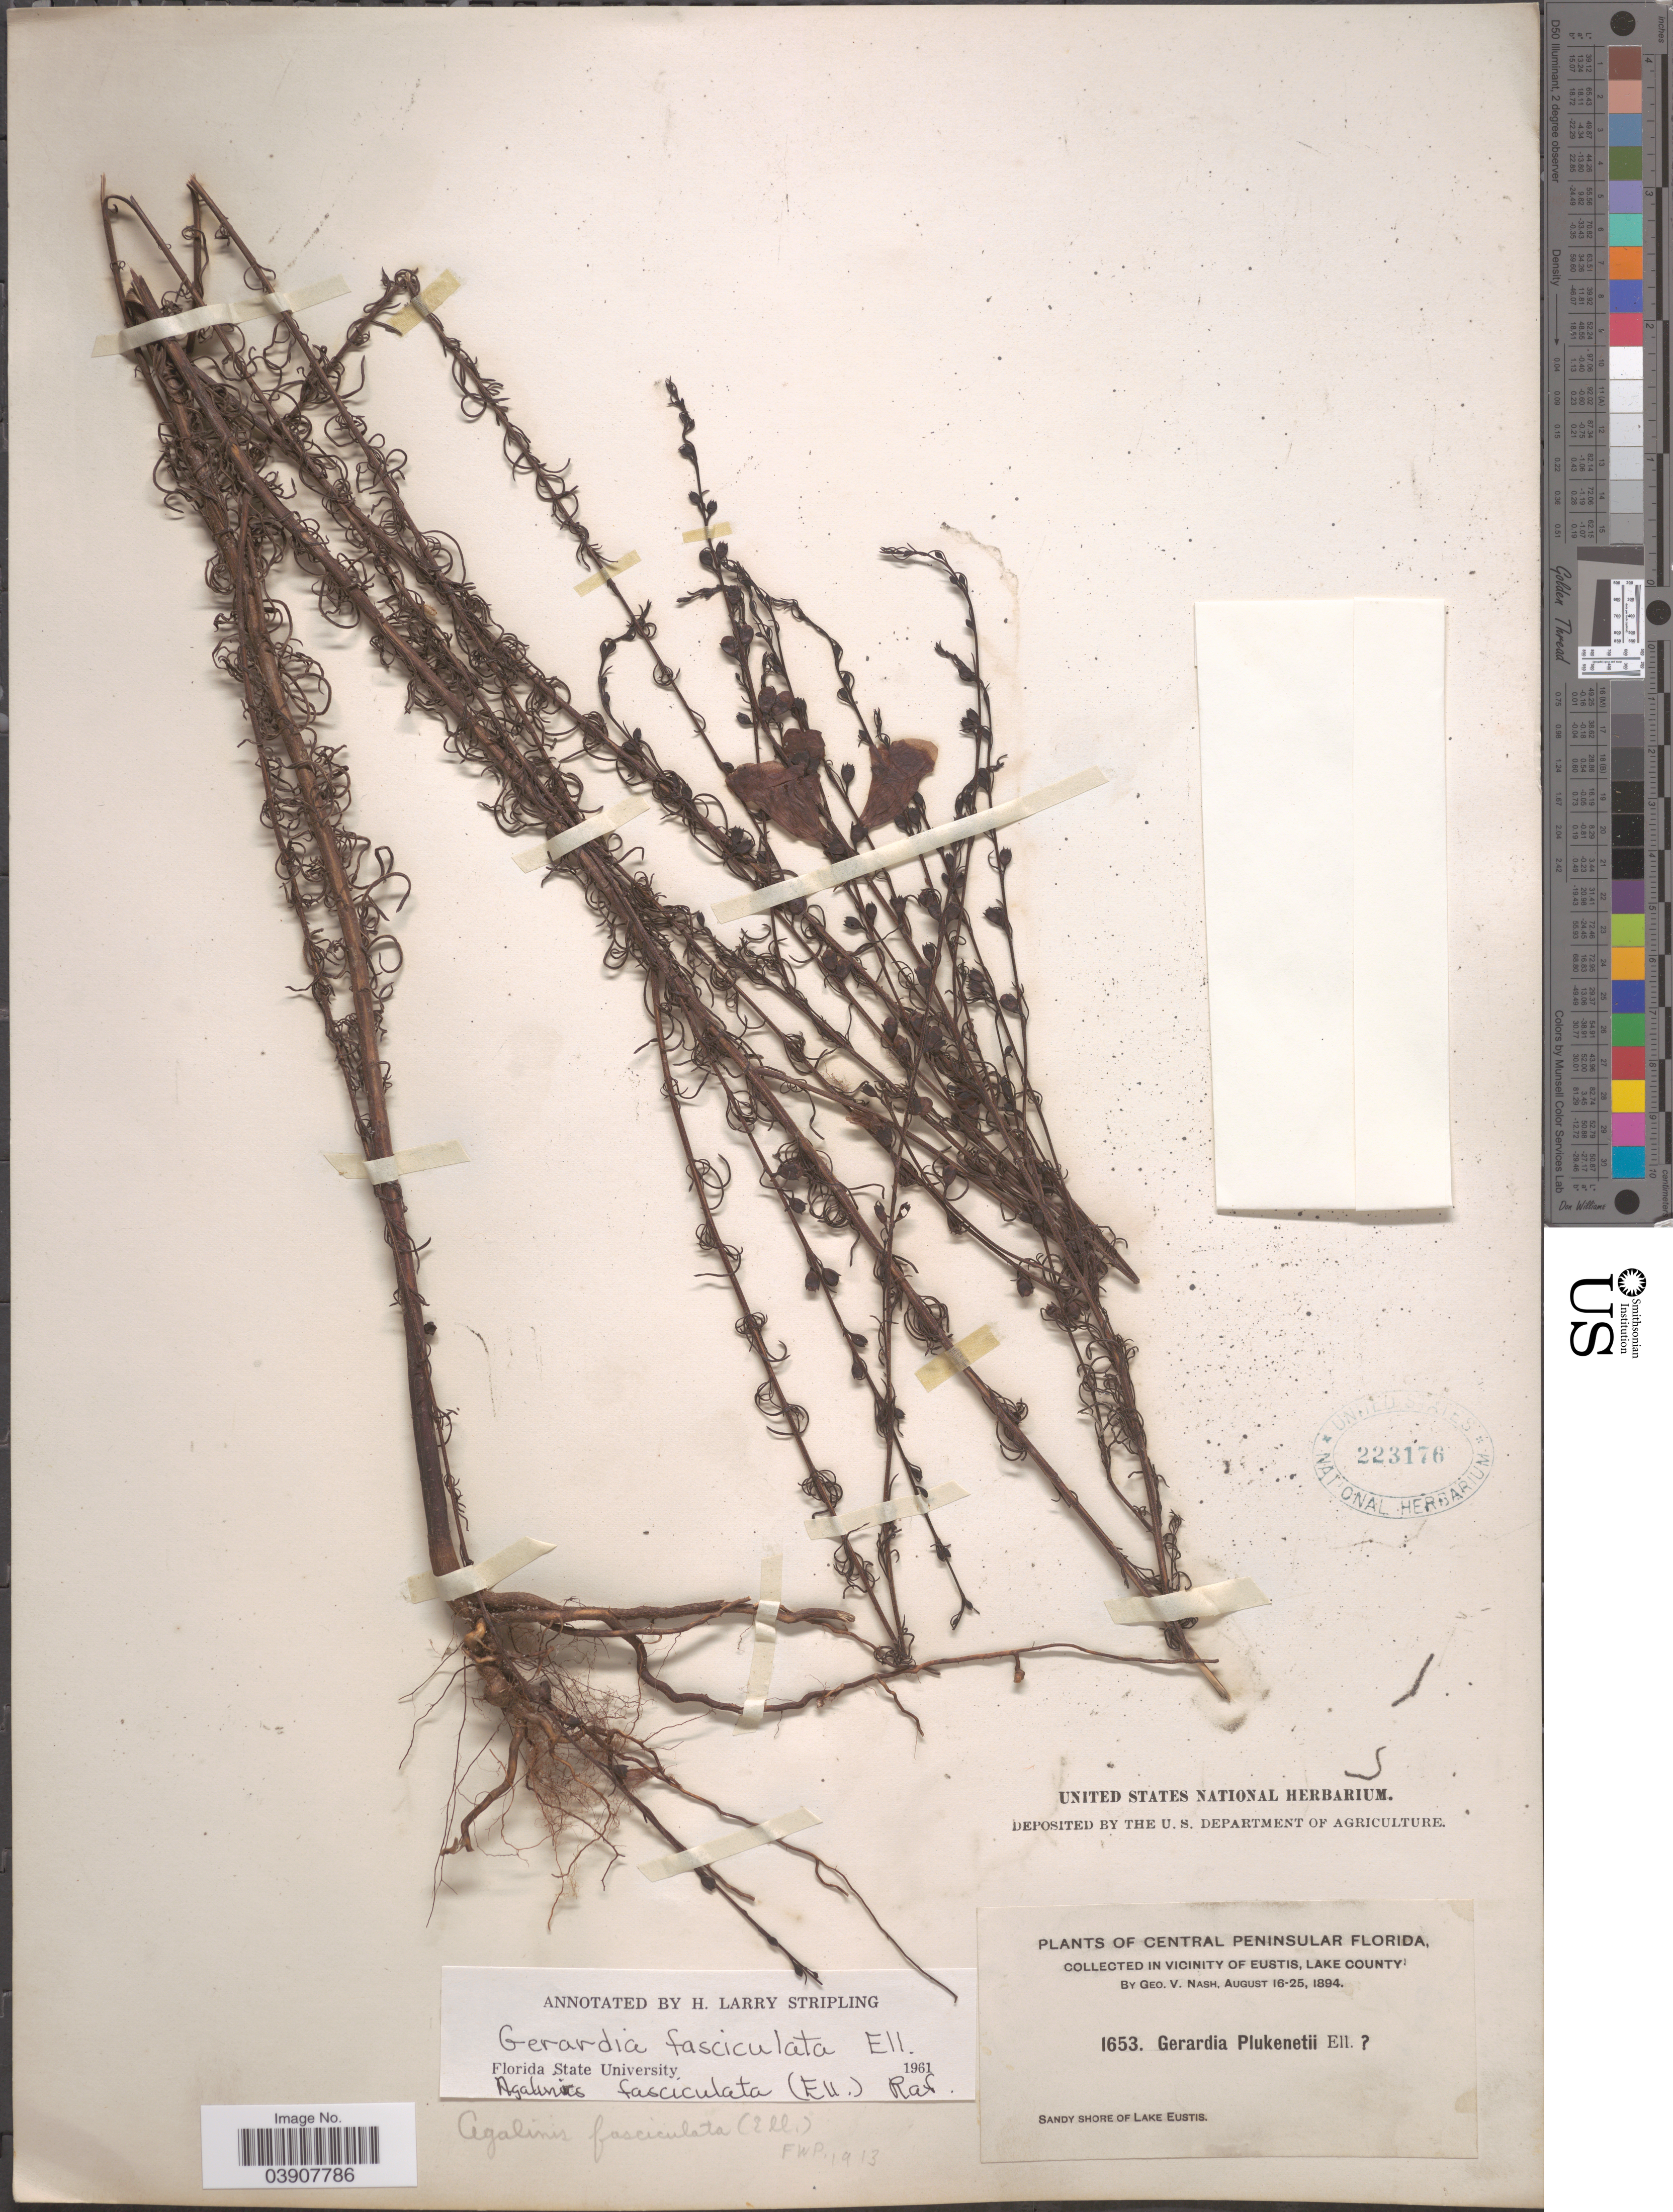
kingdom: Plantae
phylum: Tracheophyta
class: Magnoliopsida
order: Lamiales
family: Orobanchaceae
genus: Agalinis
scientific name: Agalinis fasciculata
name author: (Elliott) Raf.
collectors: G. V. Nash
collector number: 1653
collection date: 1894-08-16/1894-08-25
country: United States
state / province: Florida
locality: Central Peninsular Florida. In Vicinity of Eustis, Lake County. Sandy shore of Lake Eustis.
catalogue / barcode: US 223176